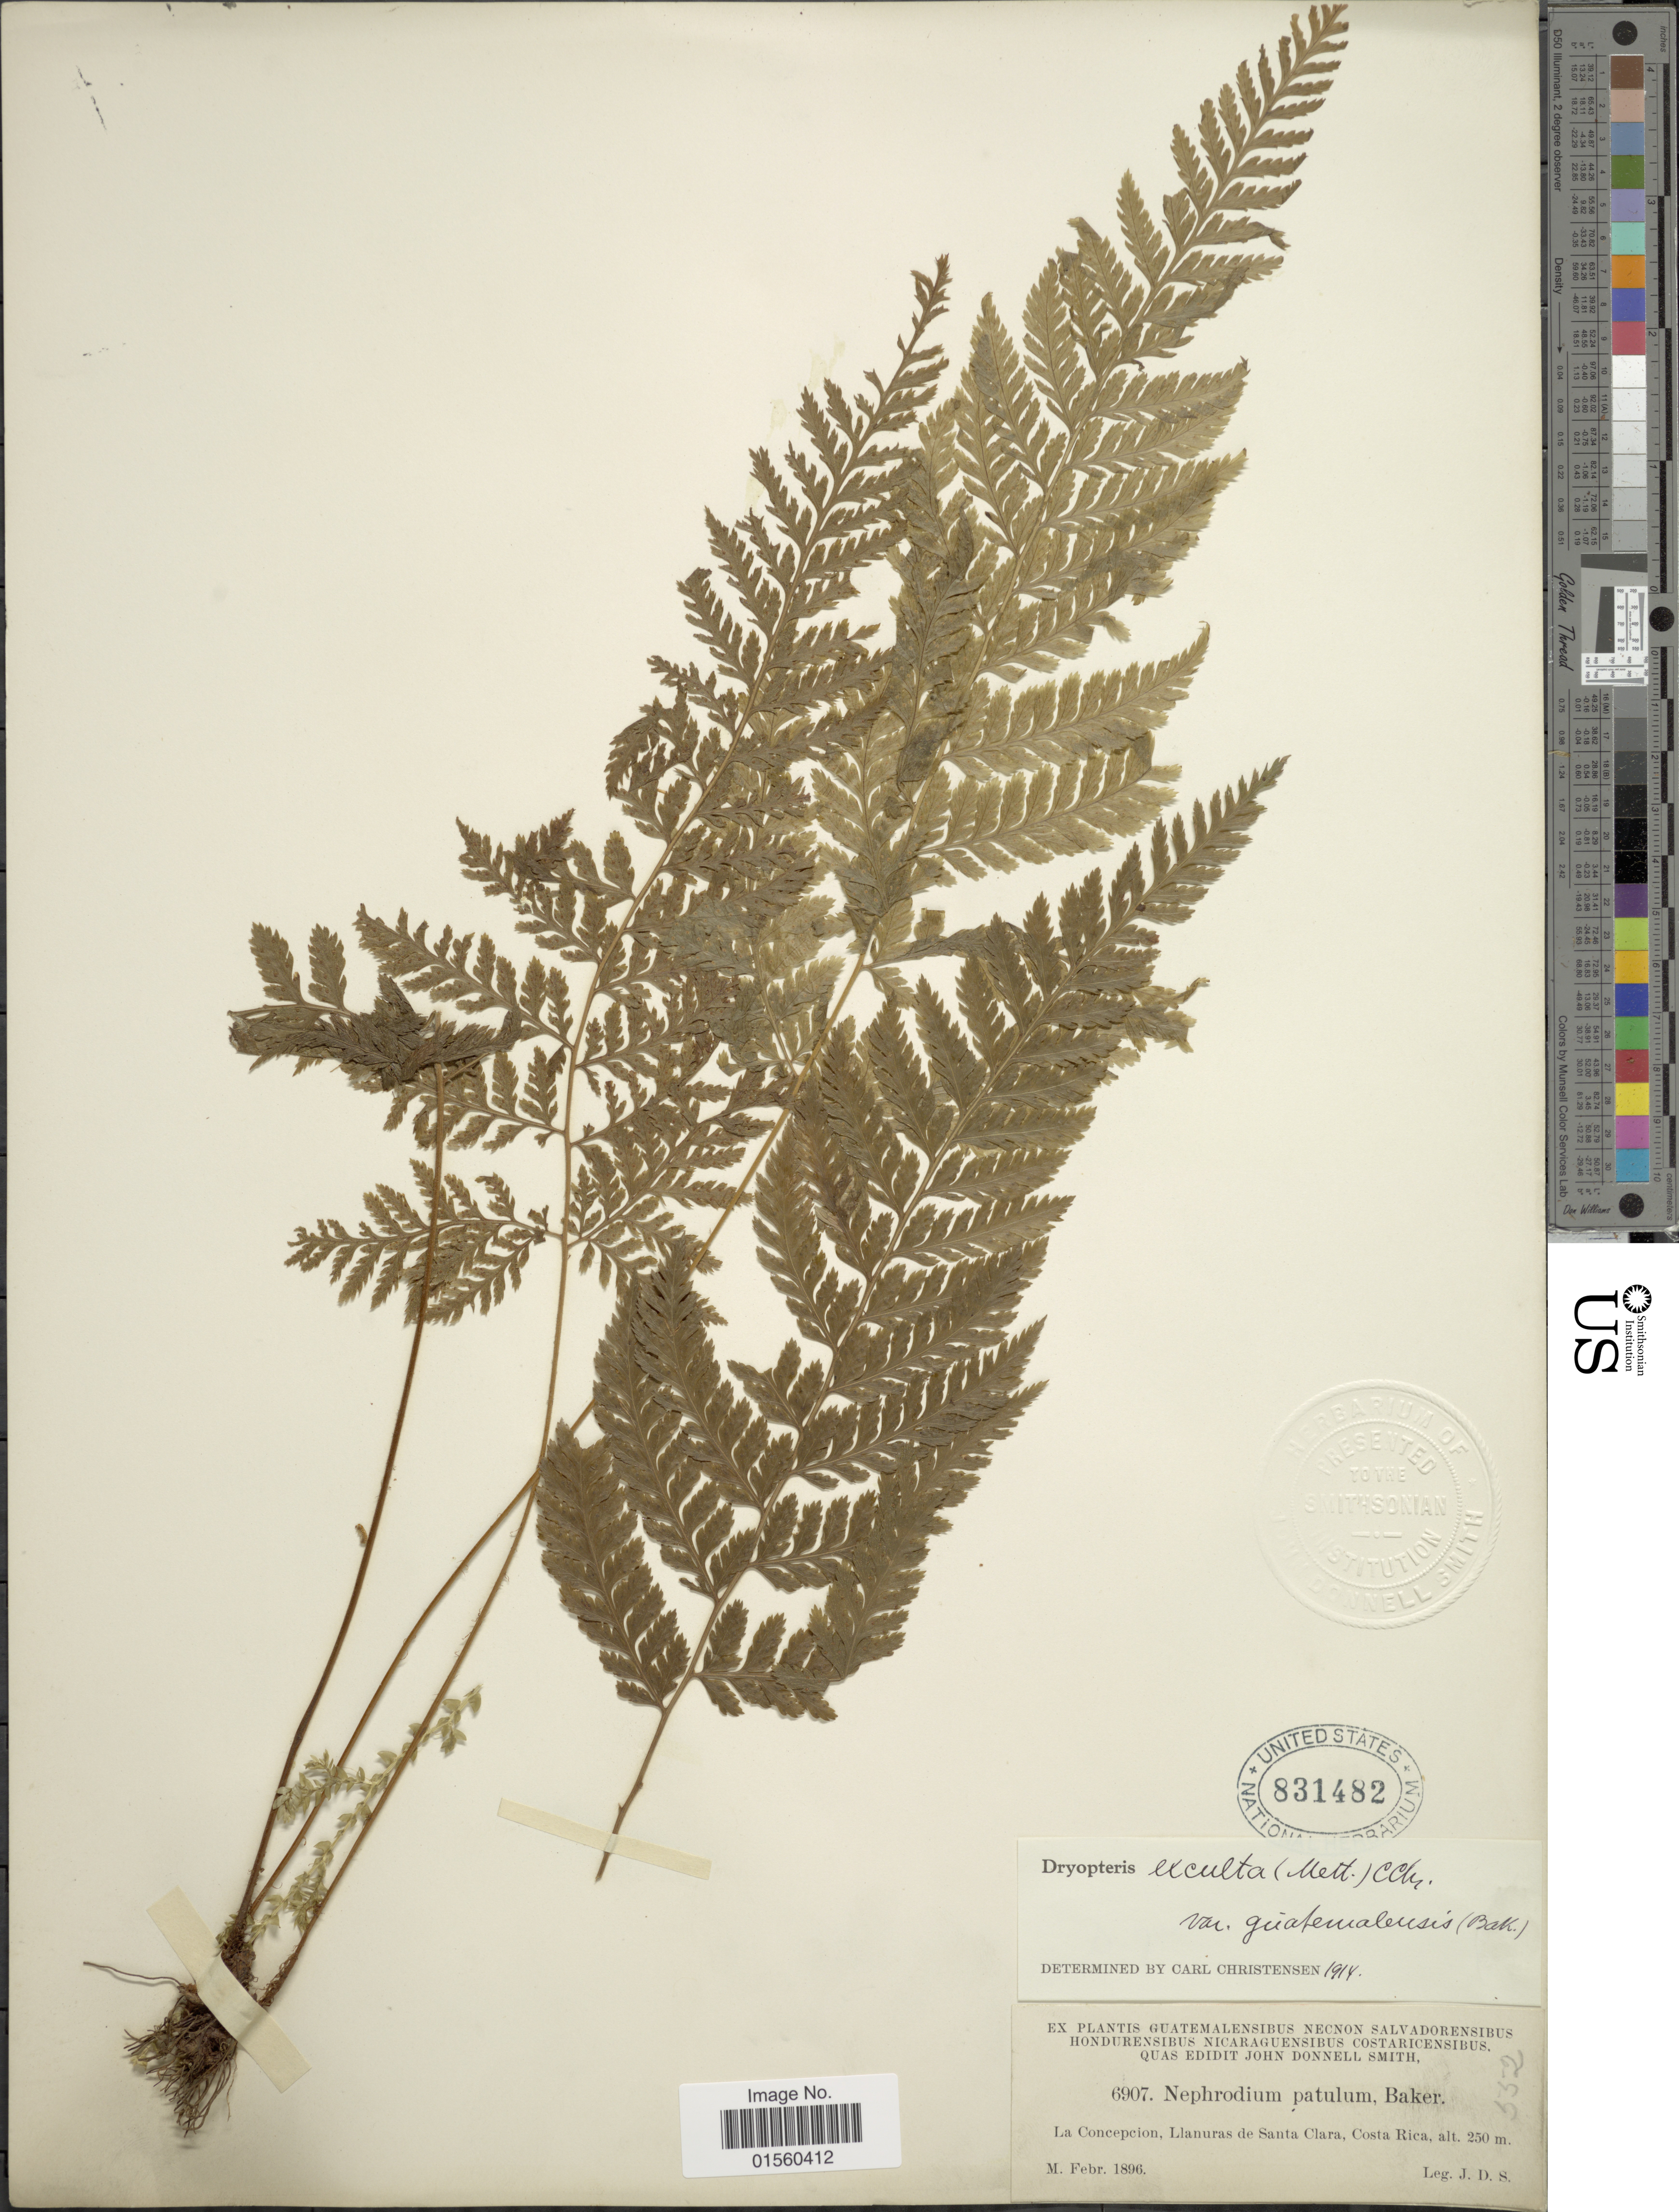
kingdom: Plantae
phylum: Tracheophyta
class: Polypodiopsida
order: Polypodiales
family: Dryopteridaceae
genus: Parapolystichum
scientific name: Parapolystichum excultum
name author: (Mett.) Labiak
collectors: J. Donnell Smith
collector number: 6907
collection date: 1896-02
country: Costa Rica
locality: La Concepcion, Llanuras de Santa Clara, Costa Rica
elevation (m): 250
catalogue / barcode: US 831482